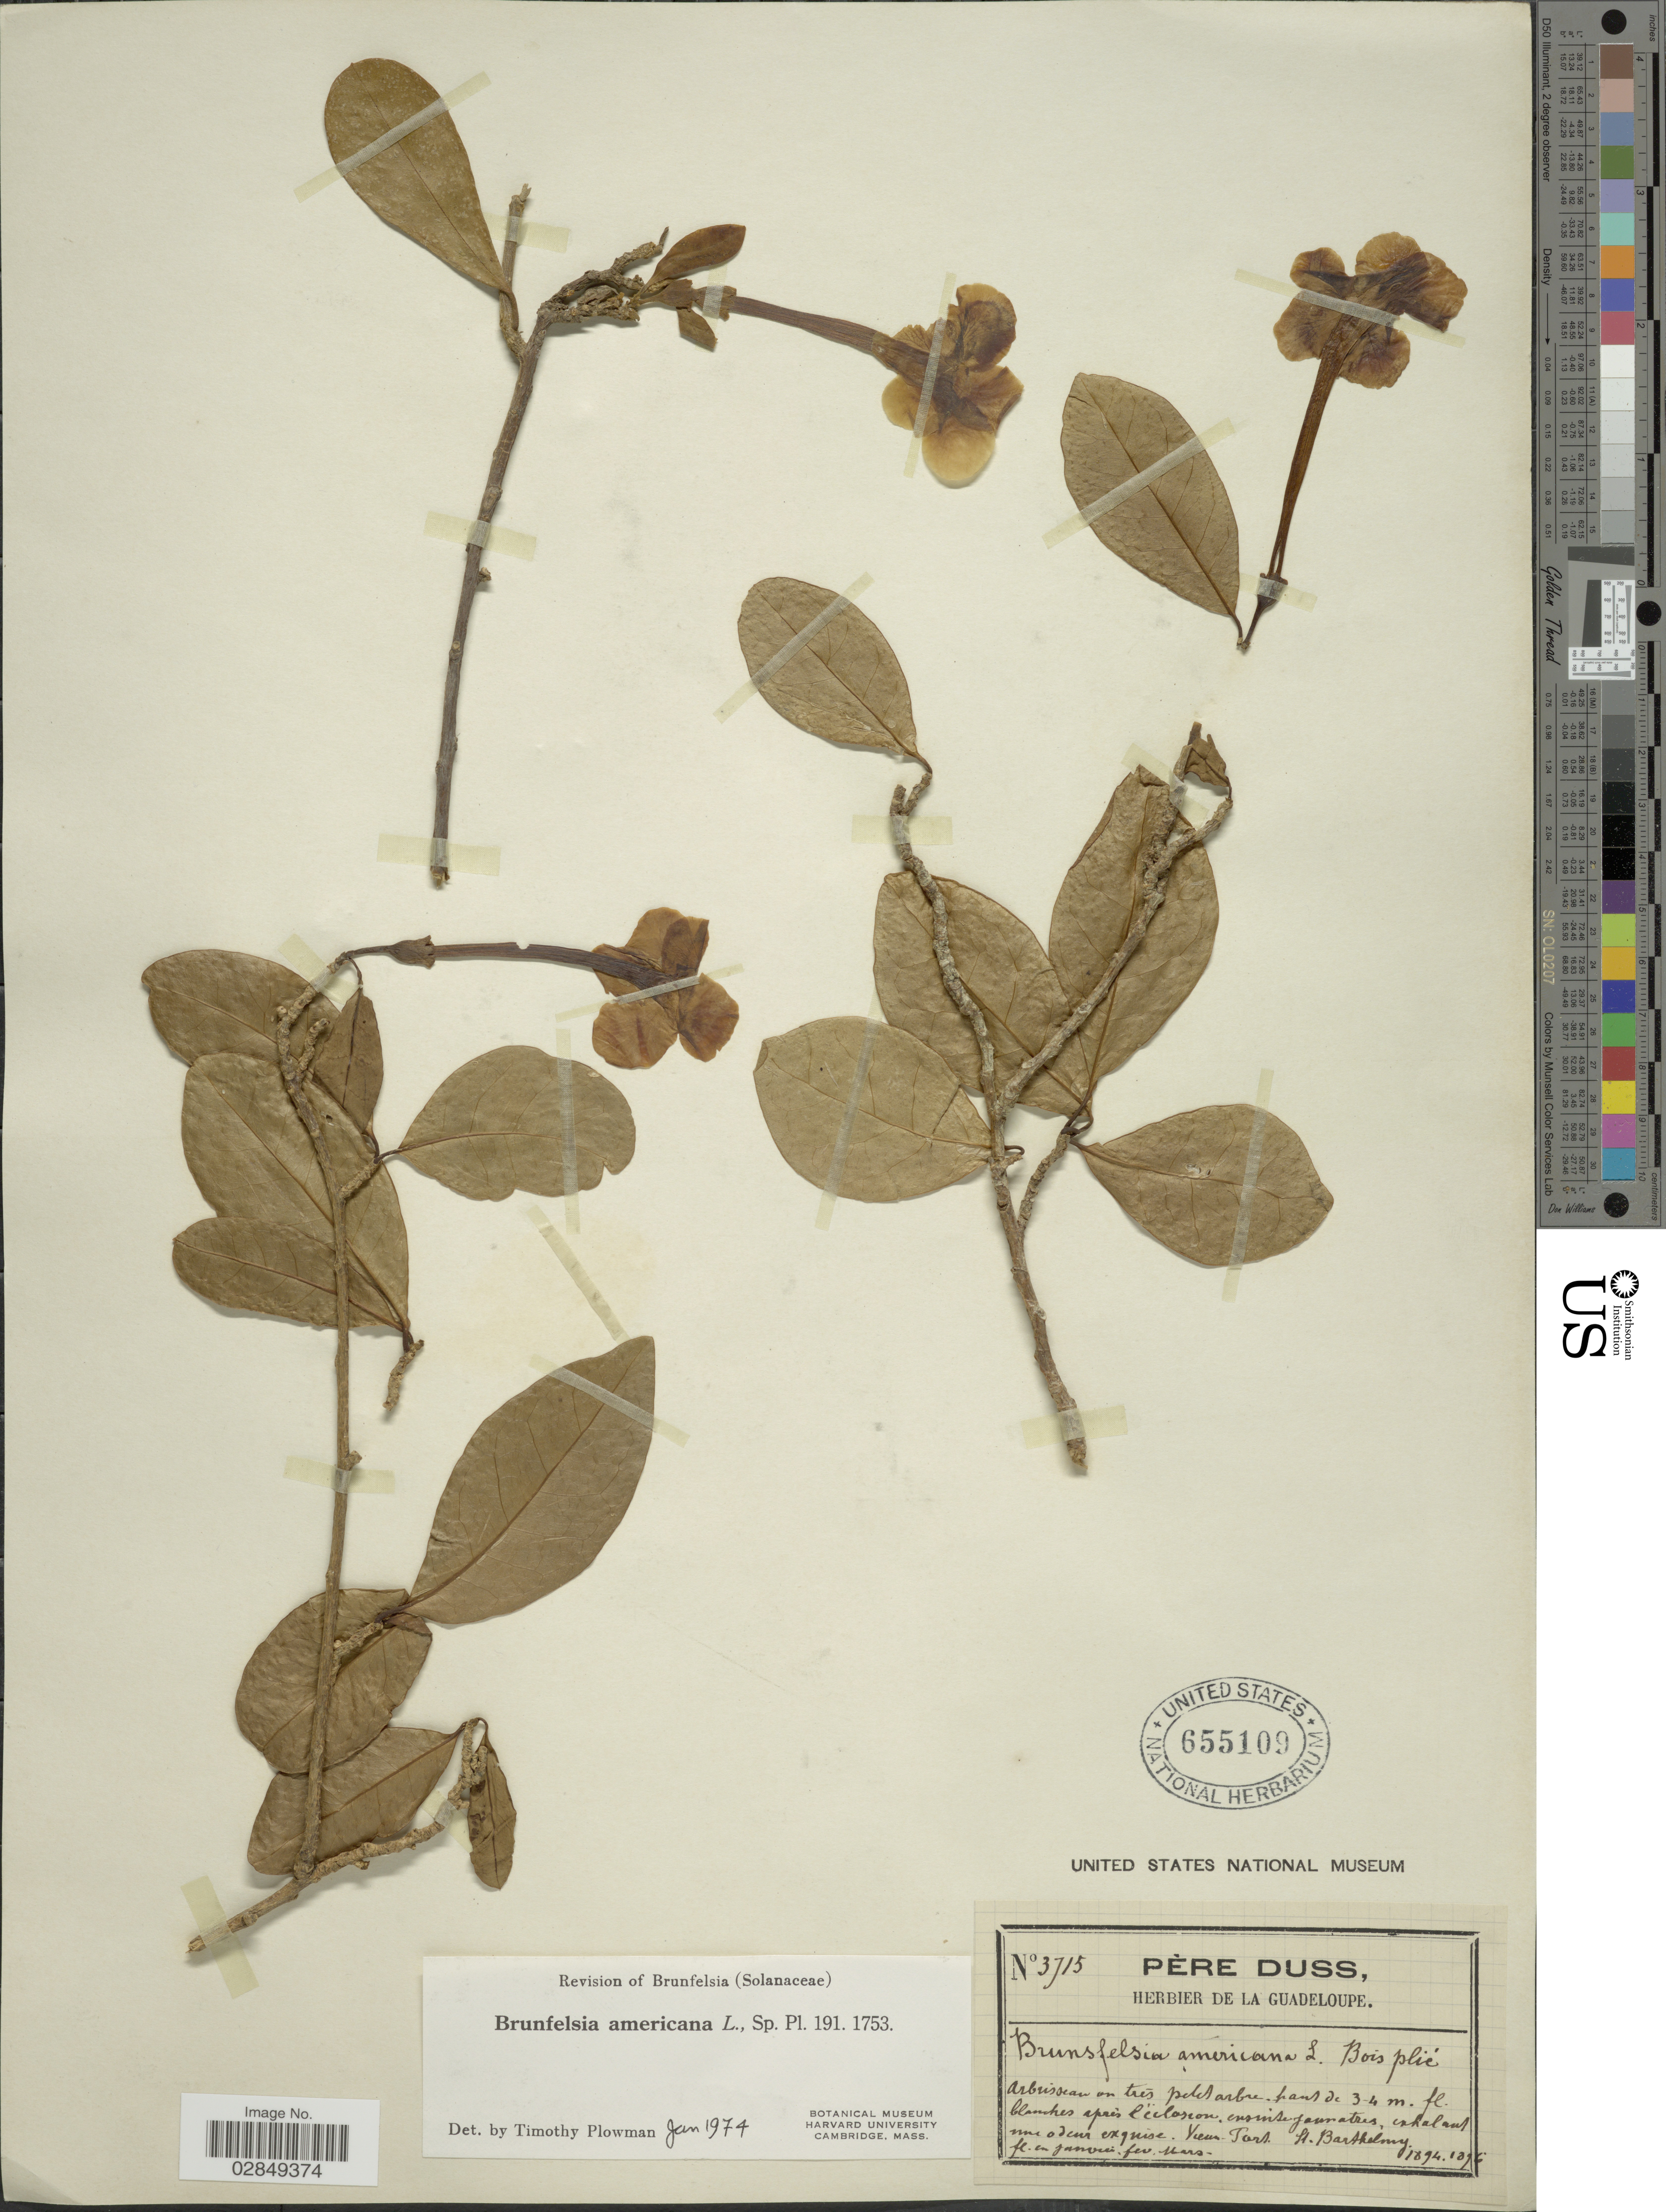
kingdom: Plantae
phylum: Tracheophyta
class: Magnoliopsida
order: Solanales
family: Solanaceae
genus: Brunfelsia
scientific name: Brunfelsia americana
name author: L.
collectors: Père Duss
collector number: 3715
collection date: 1894/1896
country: Guadeloupe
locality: Vieux-Port, St. Bartholmy.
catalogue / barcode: US 655109